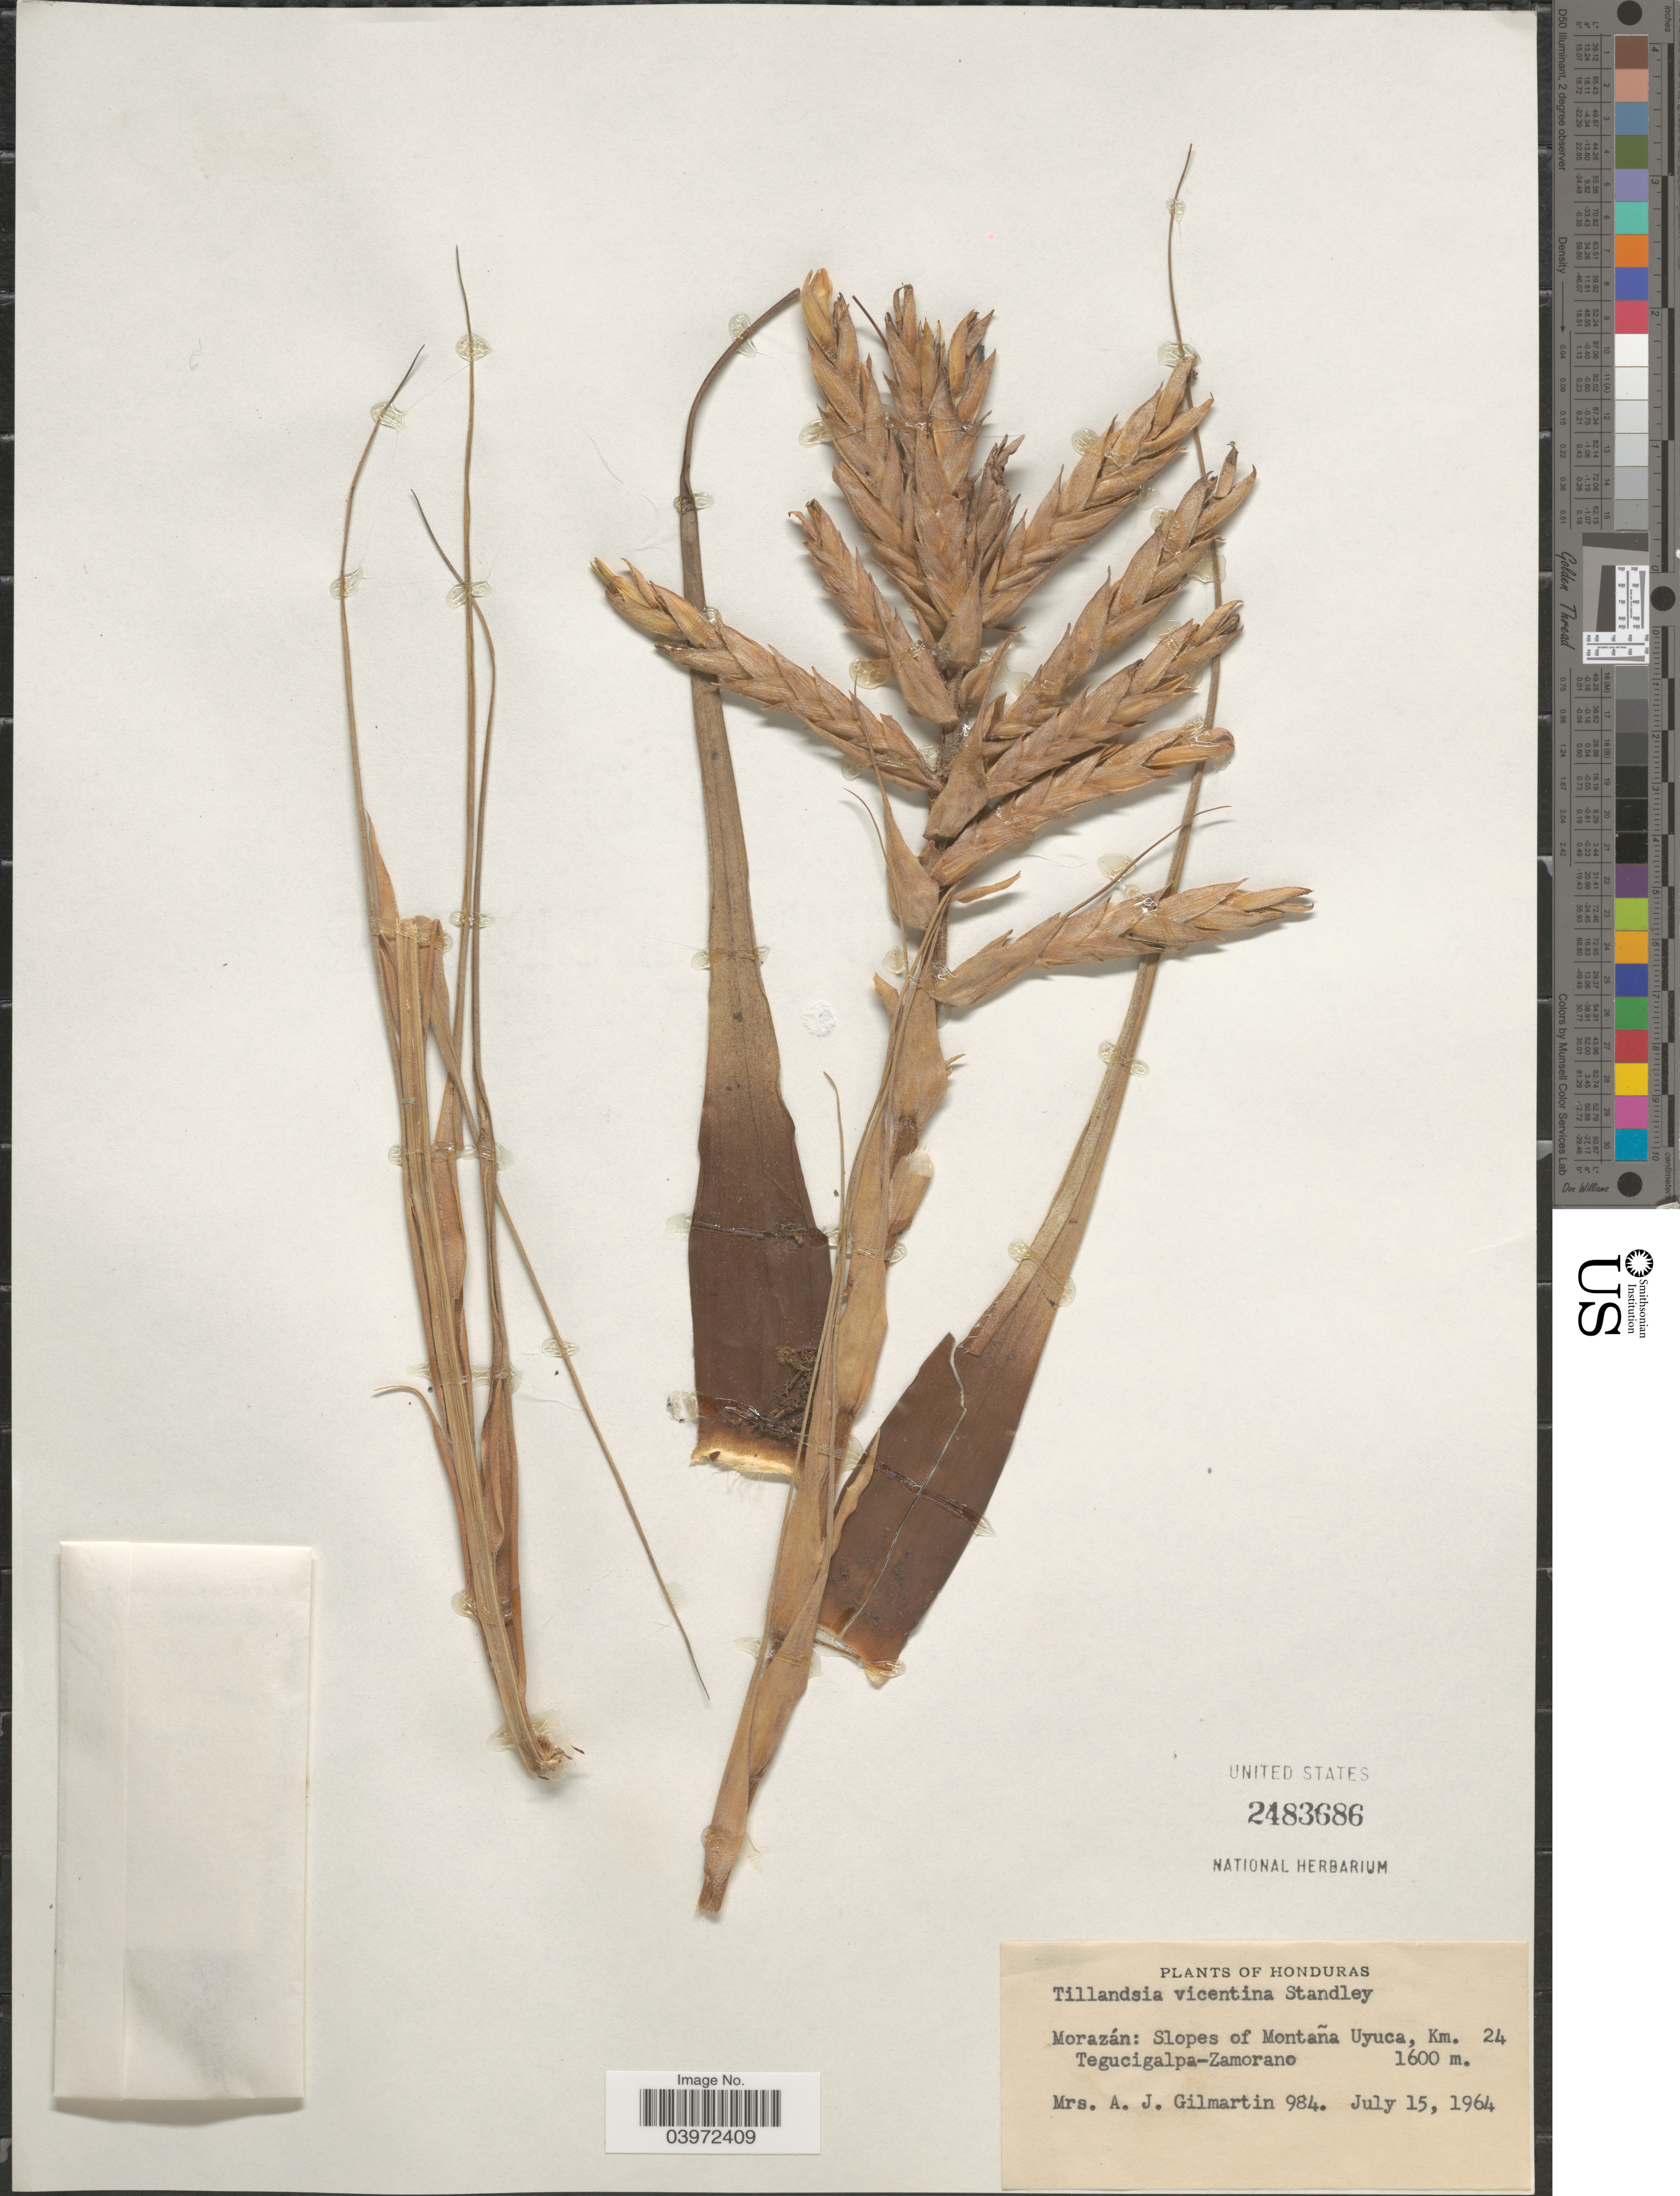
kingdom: Plantae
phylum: Tracheophyta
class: Liliopsida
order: Poales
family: Bromeliaceae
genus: Tillandsia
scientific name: Tillandsia vicentina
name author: Standl.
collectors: A. J. Gilmartin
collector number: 984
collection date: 1964-07-15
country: Honduras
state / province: Fco. Morazán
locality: Morazán: Slopes of Montaña Uyuca, Km. 24 Tegucigalpa-Zamorano.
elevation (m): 1600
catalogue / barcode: US 2483686